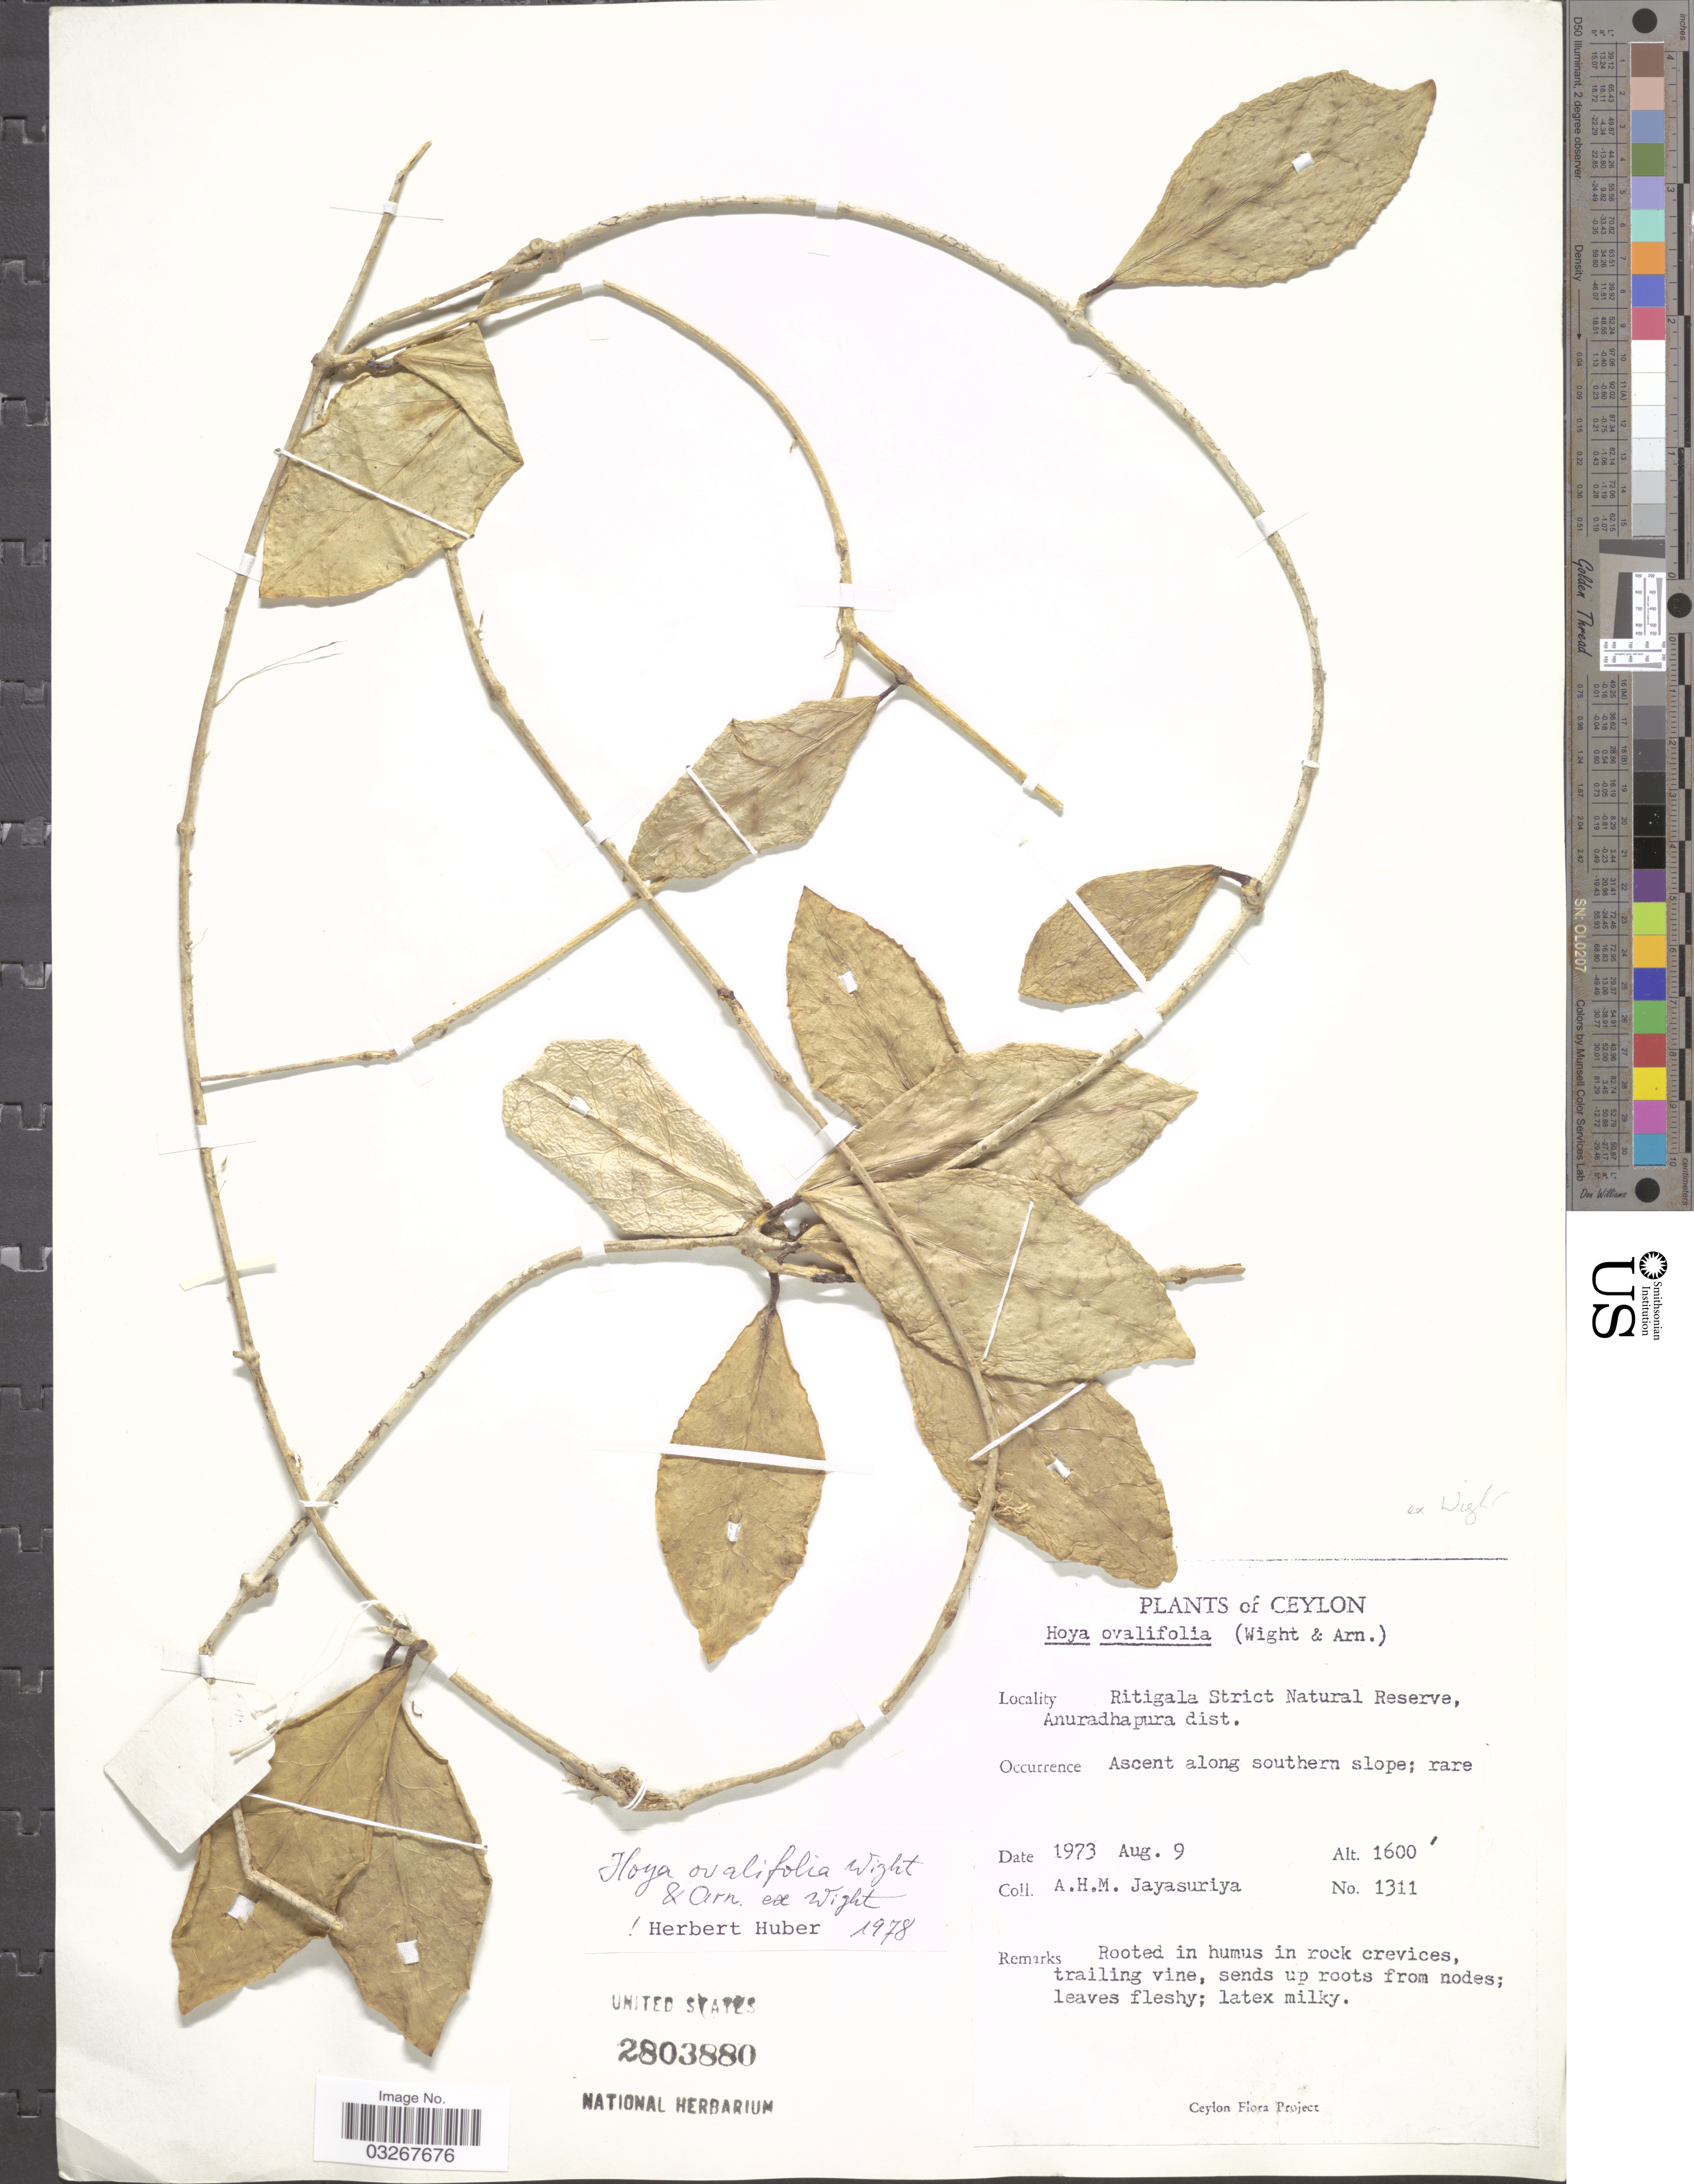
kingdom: Plantae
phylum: Tracheophyta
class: Magnoliopsida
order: Gentianales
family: Apocynaceae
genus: Hoya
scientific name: Hoya ovalifolia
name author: Wight & Arn. in Wight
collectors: A. H. Jayasuriya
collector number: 1311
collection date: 1973-08-09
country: Sri Lanka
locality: Ceylon, Ritigala Strict Natural Reserve, Anuradhapura dist.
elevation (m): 488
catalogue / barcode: US 2803880